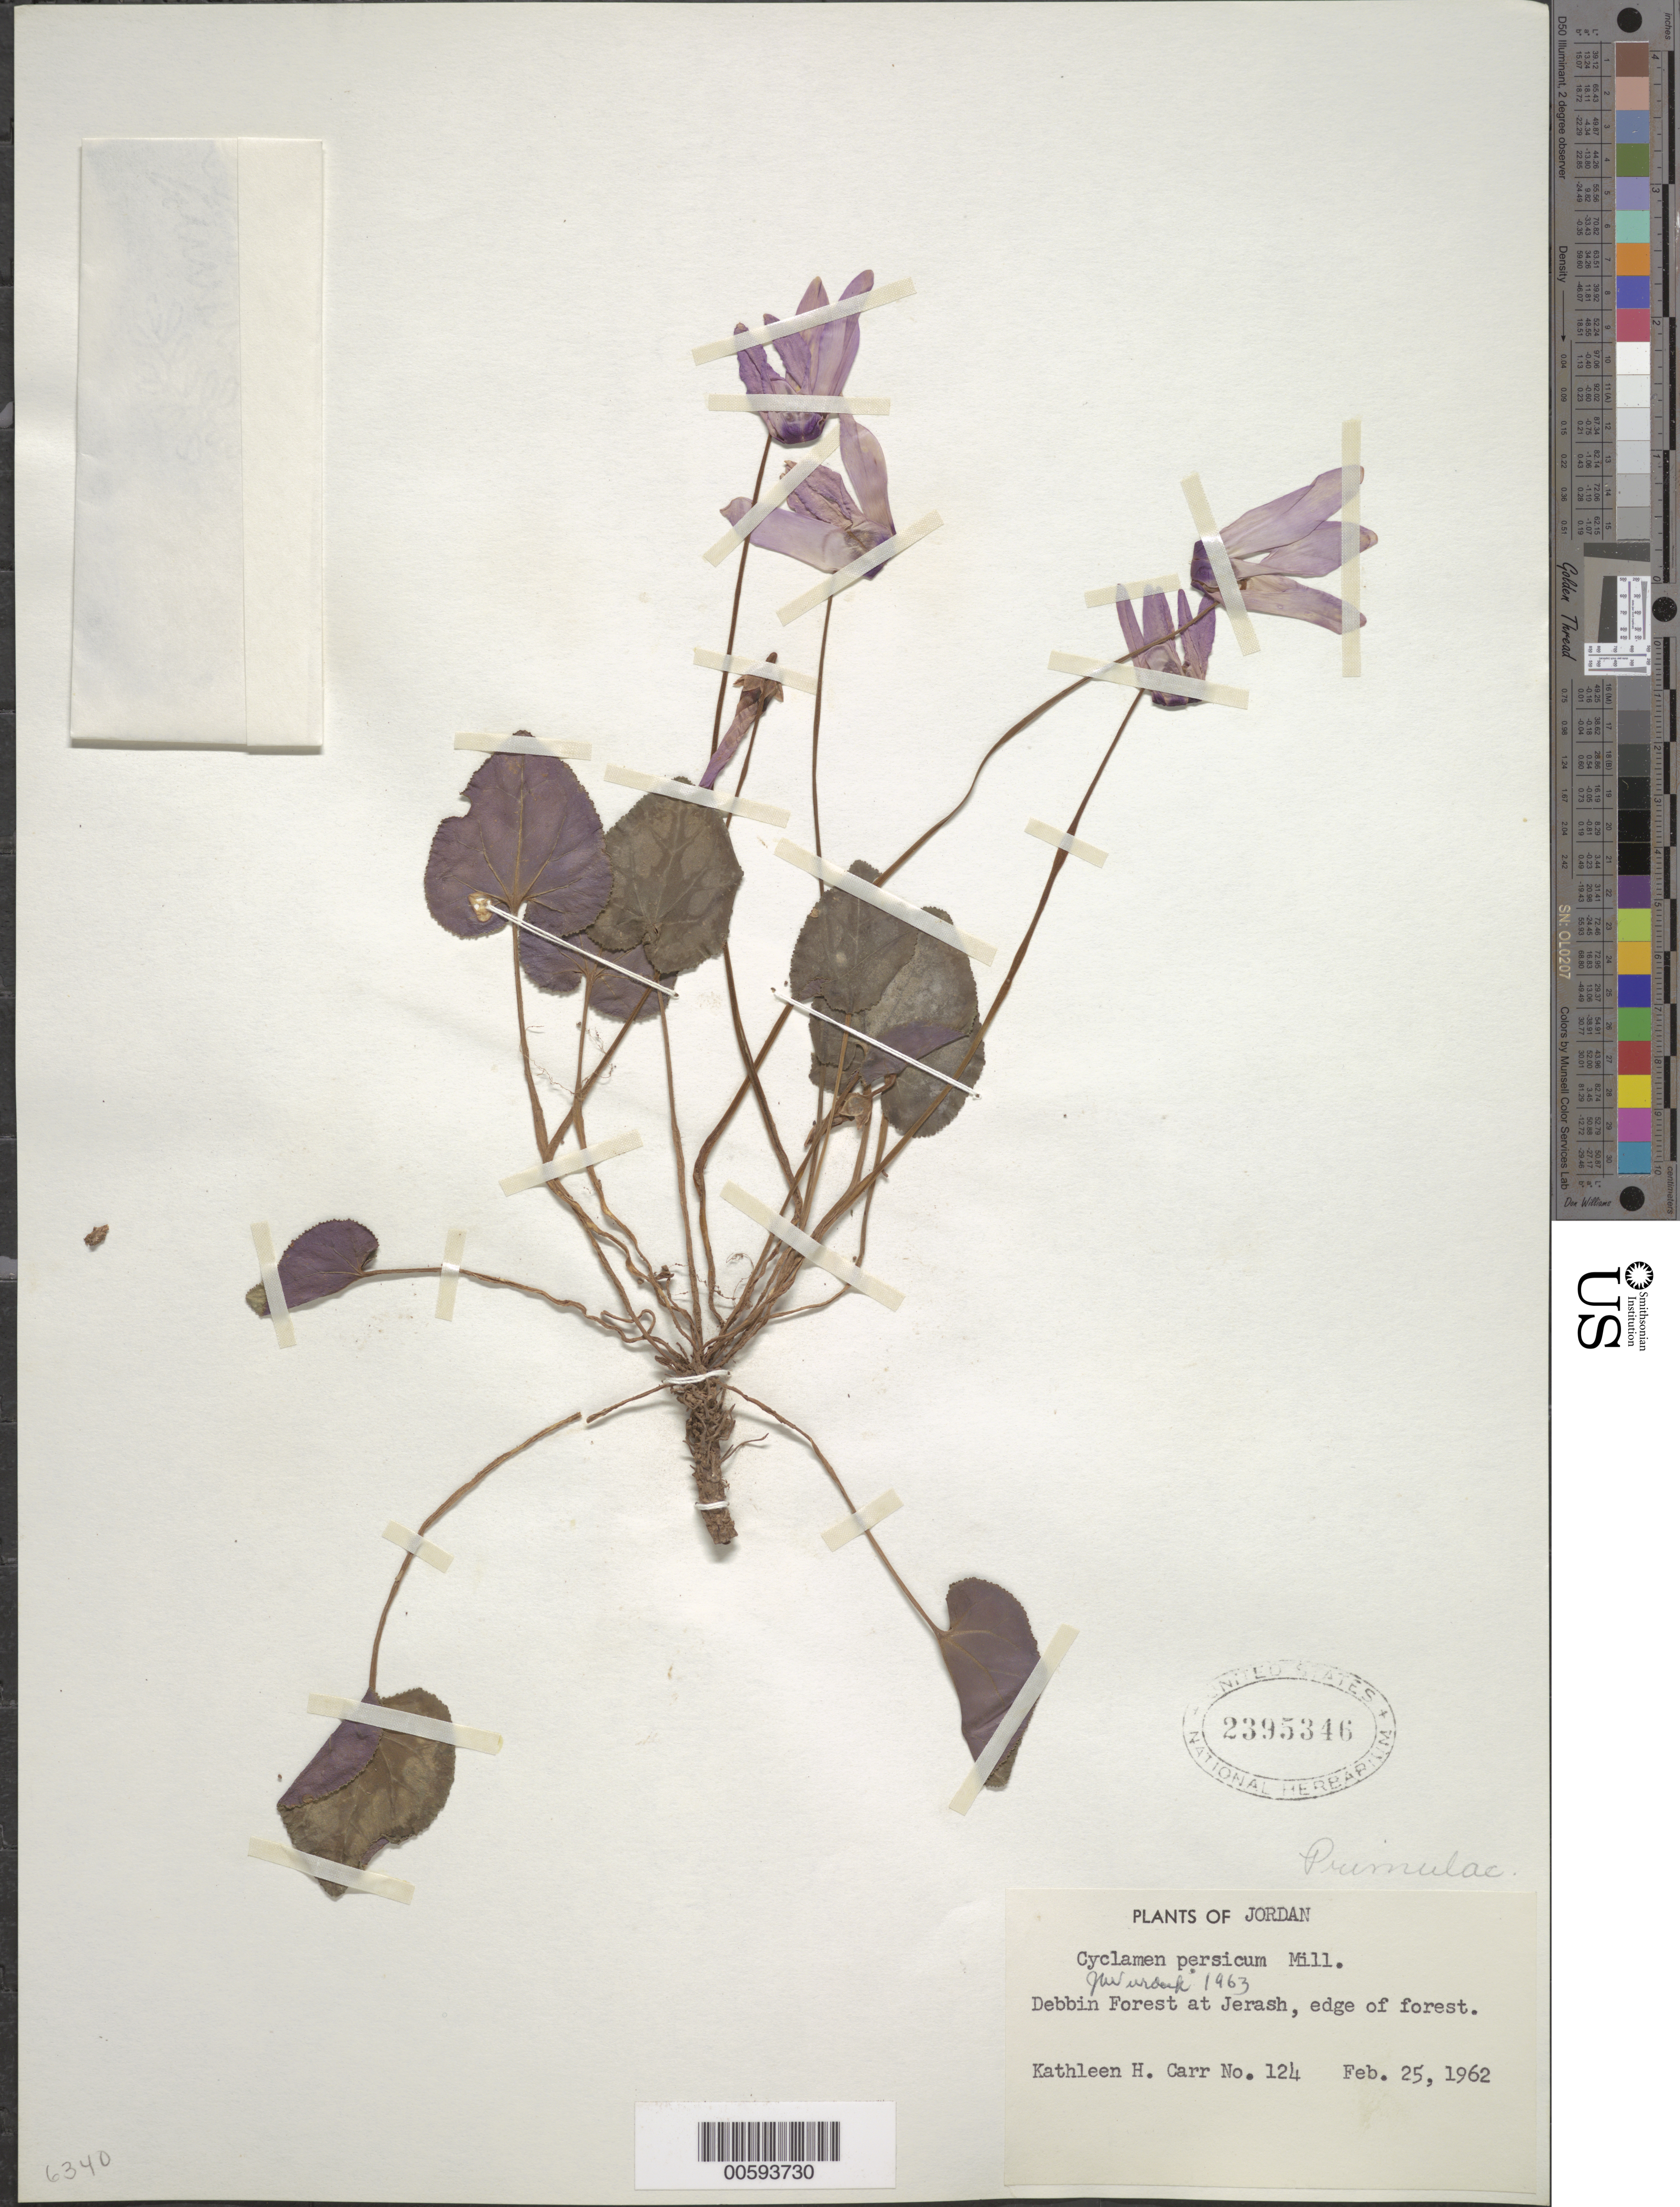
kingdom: Plantae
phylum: Tracheophyta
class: Magnoliopsida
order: Ericales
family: Primulaceae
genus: Cyclamen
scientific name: Cyclamen persicum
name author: Mill.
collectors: K. Carr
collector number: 124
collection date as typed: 25 Feb 1962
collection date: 1962-02-25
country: Jordan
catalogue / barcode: US 2395346